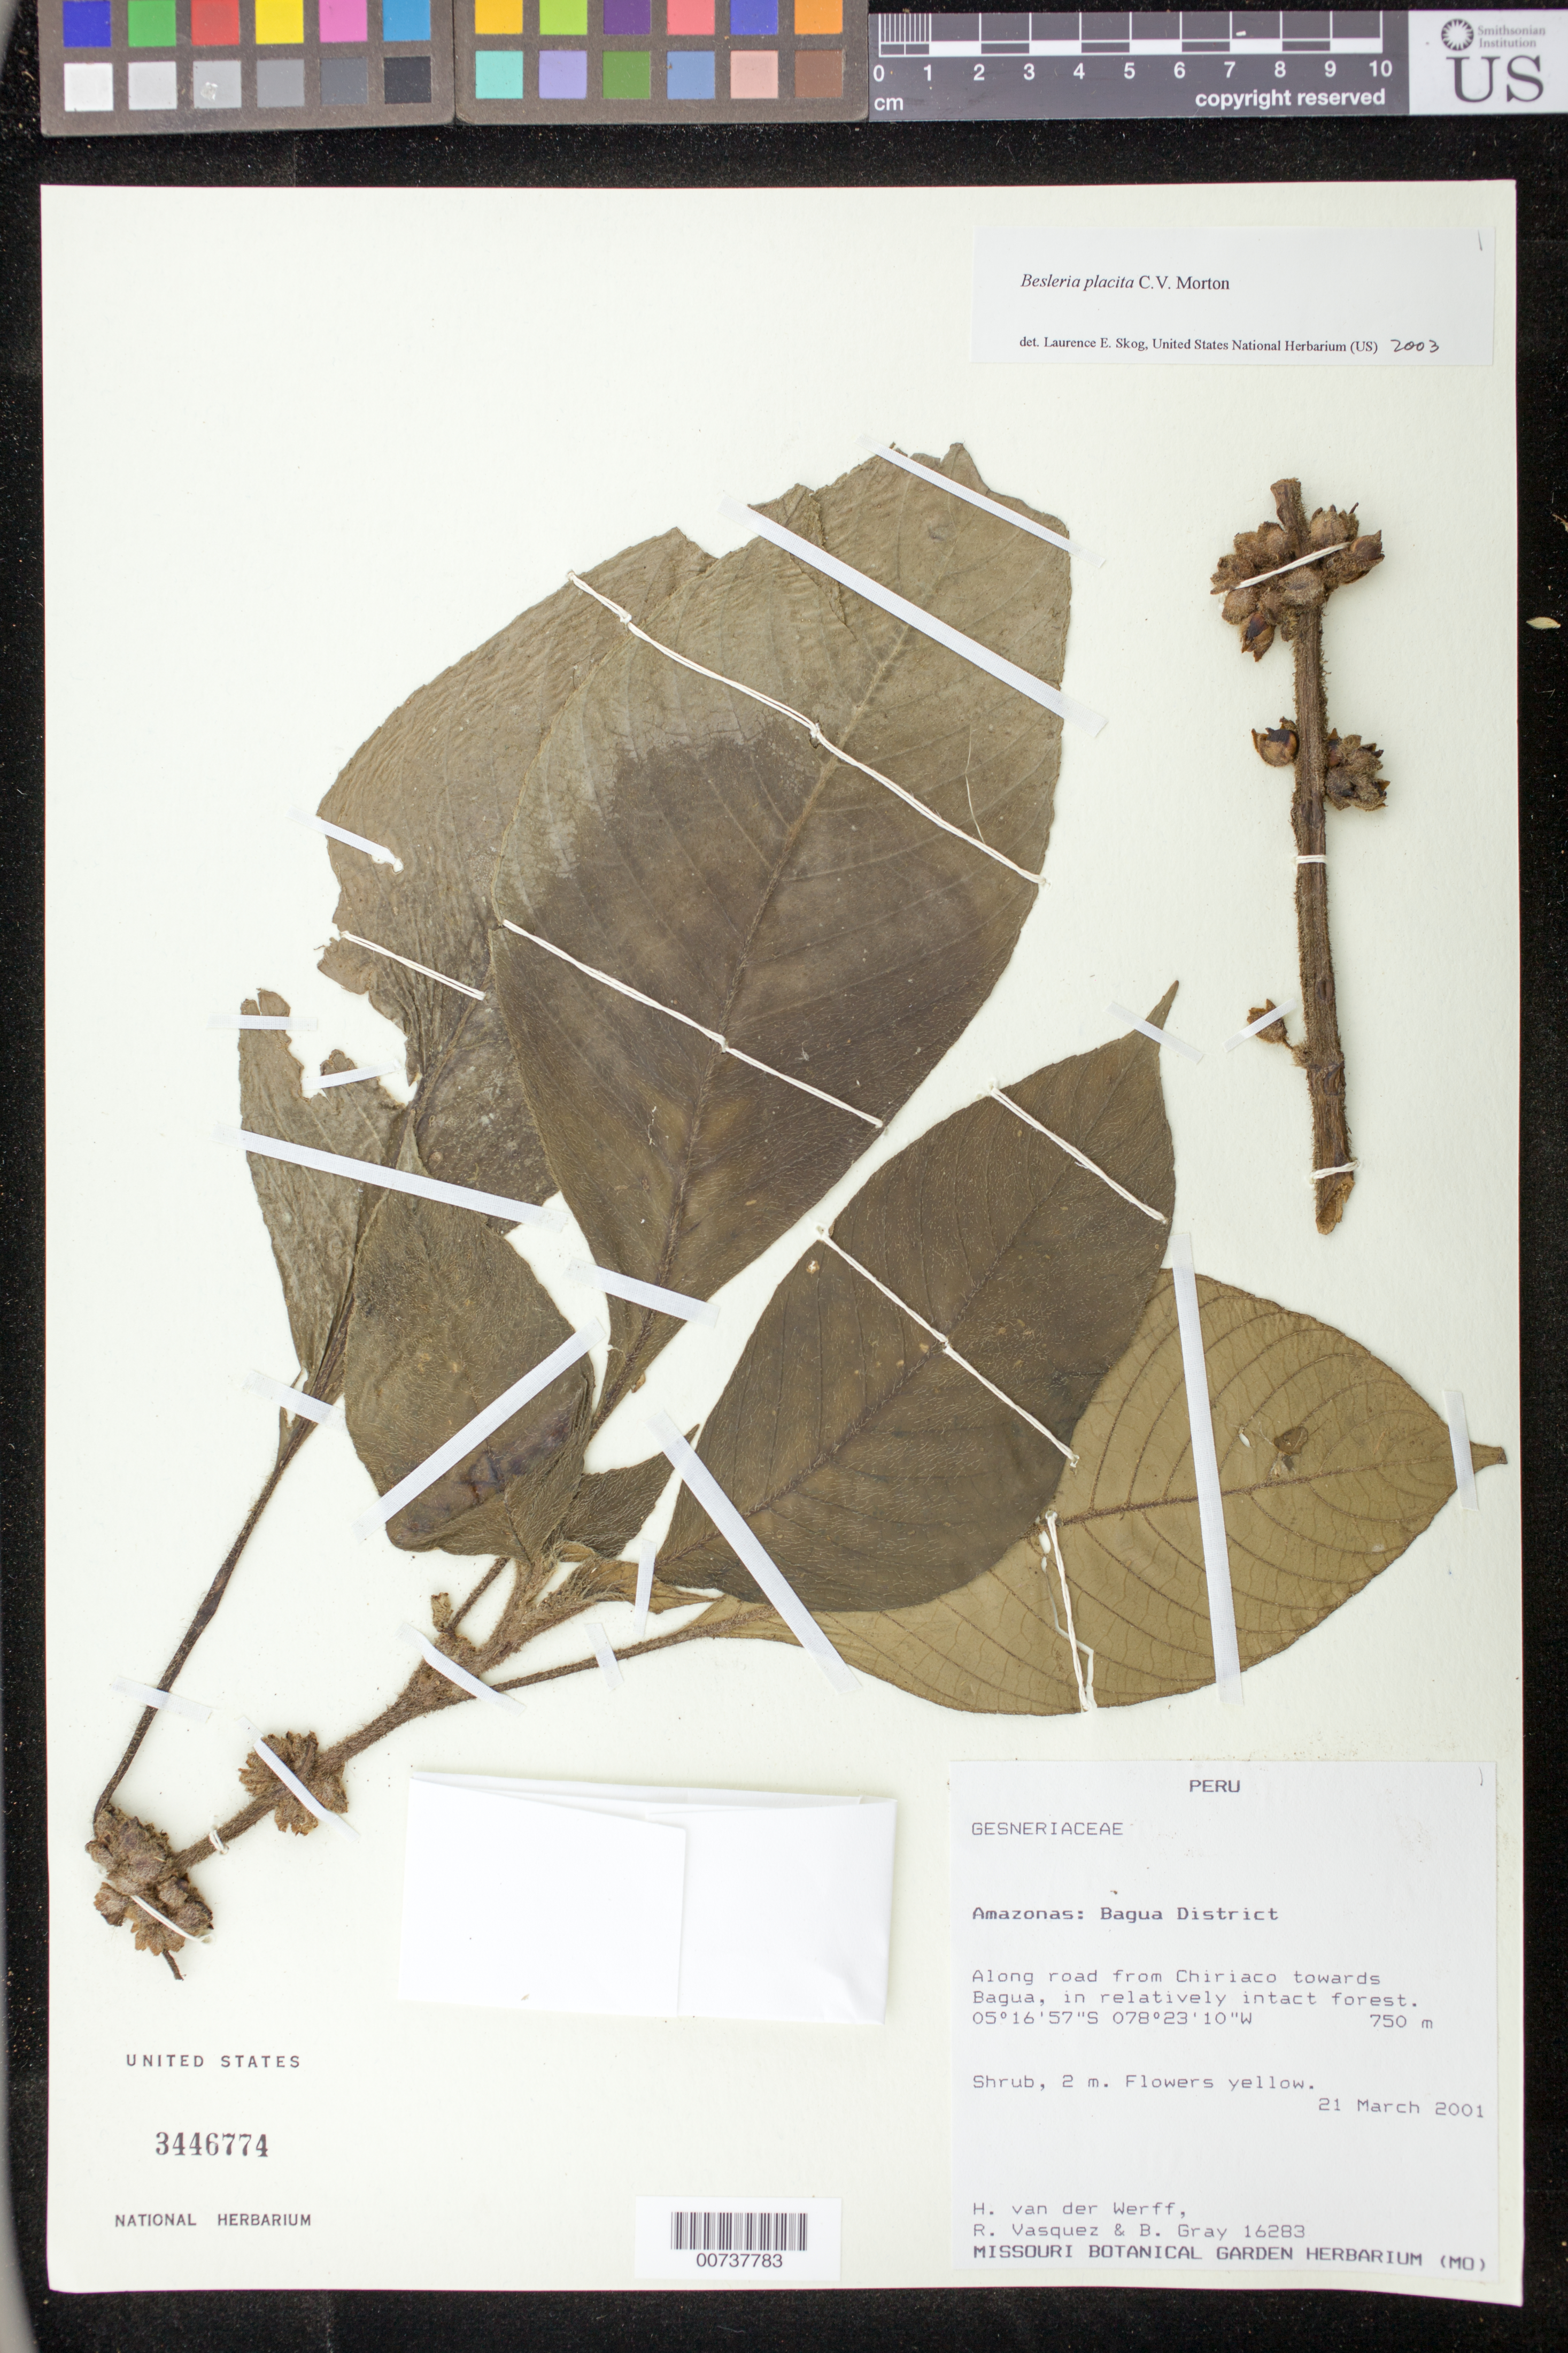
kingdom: Plantae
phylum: Tracheophyta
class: Magnoliopsida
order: Lamiales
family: Gesneriaceae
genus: Besleria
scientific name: Besleria placita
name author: C.V. Morton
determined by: Skog, Laurence E.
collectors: H. van der Werff, R. Vásquez & B. Gray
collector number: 16283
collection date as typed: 21 Mar 2001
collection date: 2001-03-21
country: Peru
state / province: Amazonas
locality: Baguet District, along road from Chiriaco towards Bague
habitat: In relatively intact forest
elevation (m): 750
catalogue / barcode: US 3446774